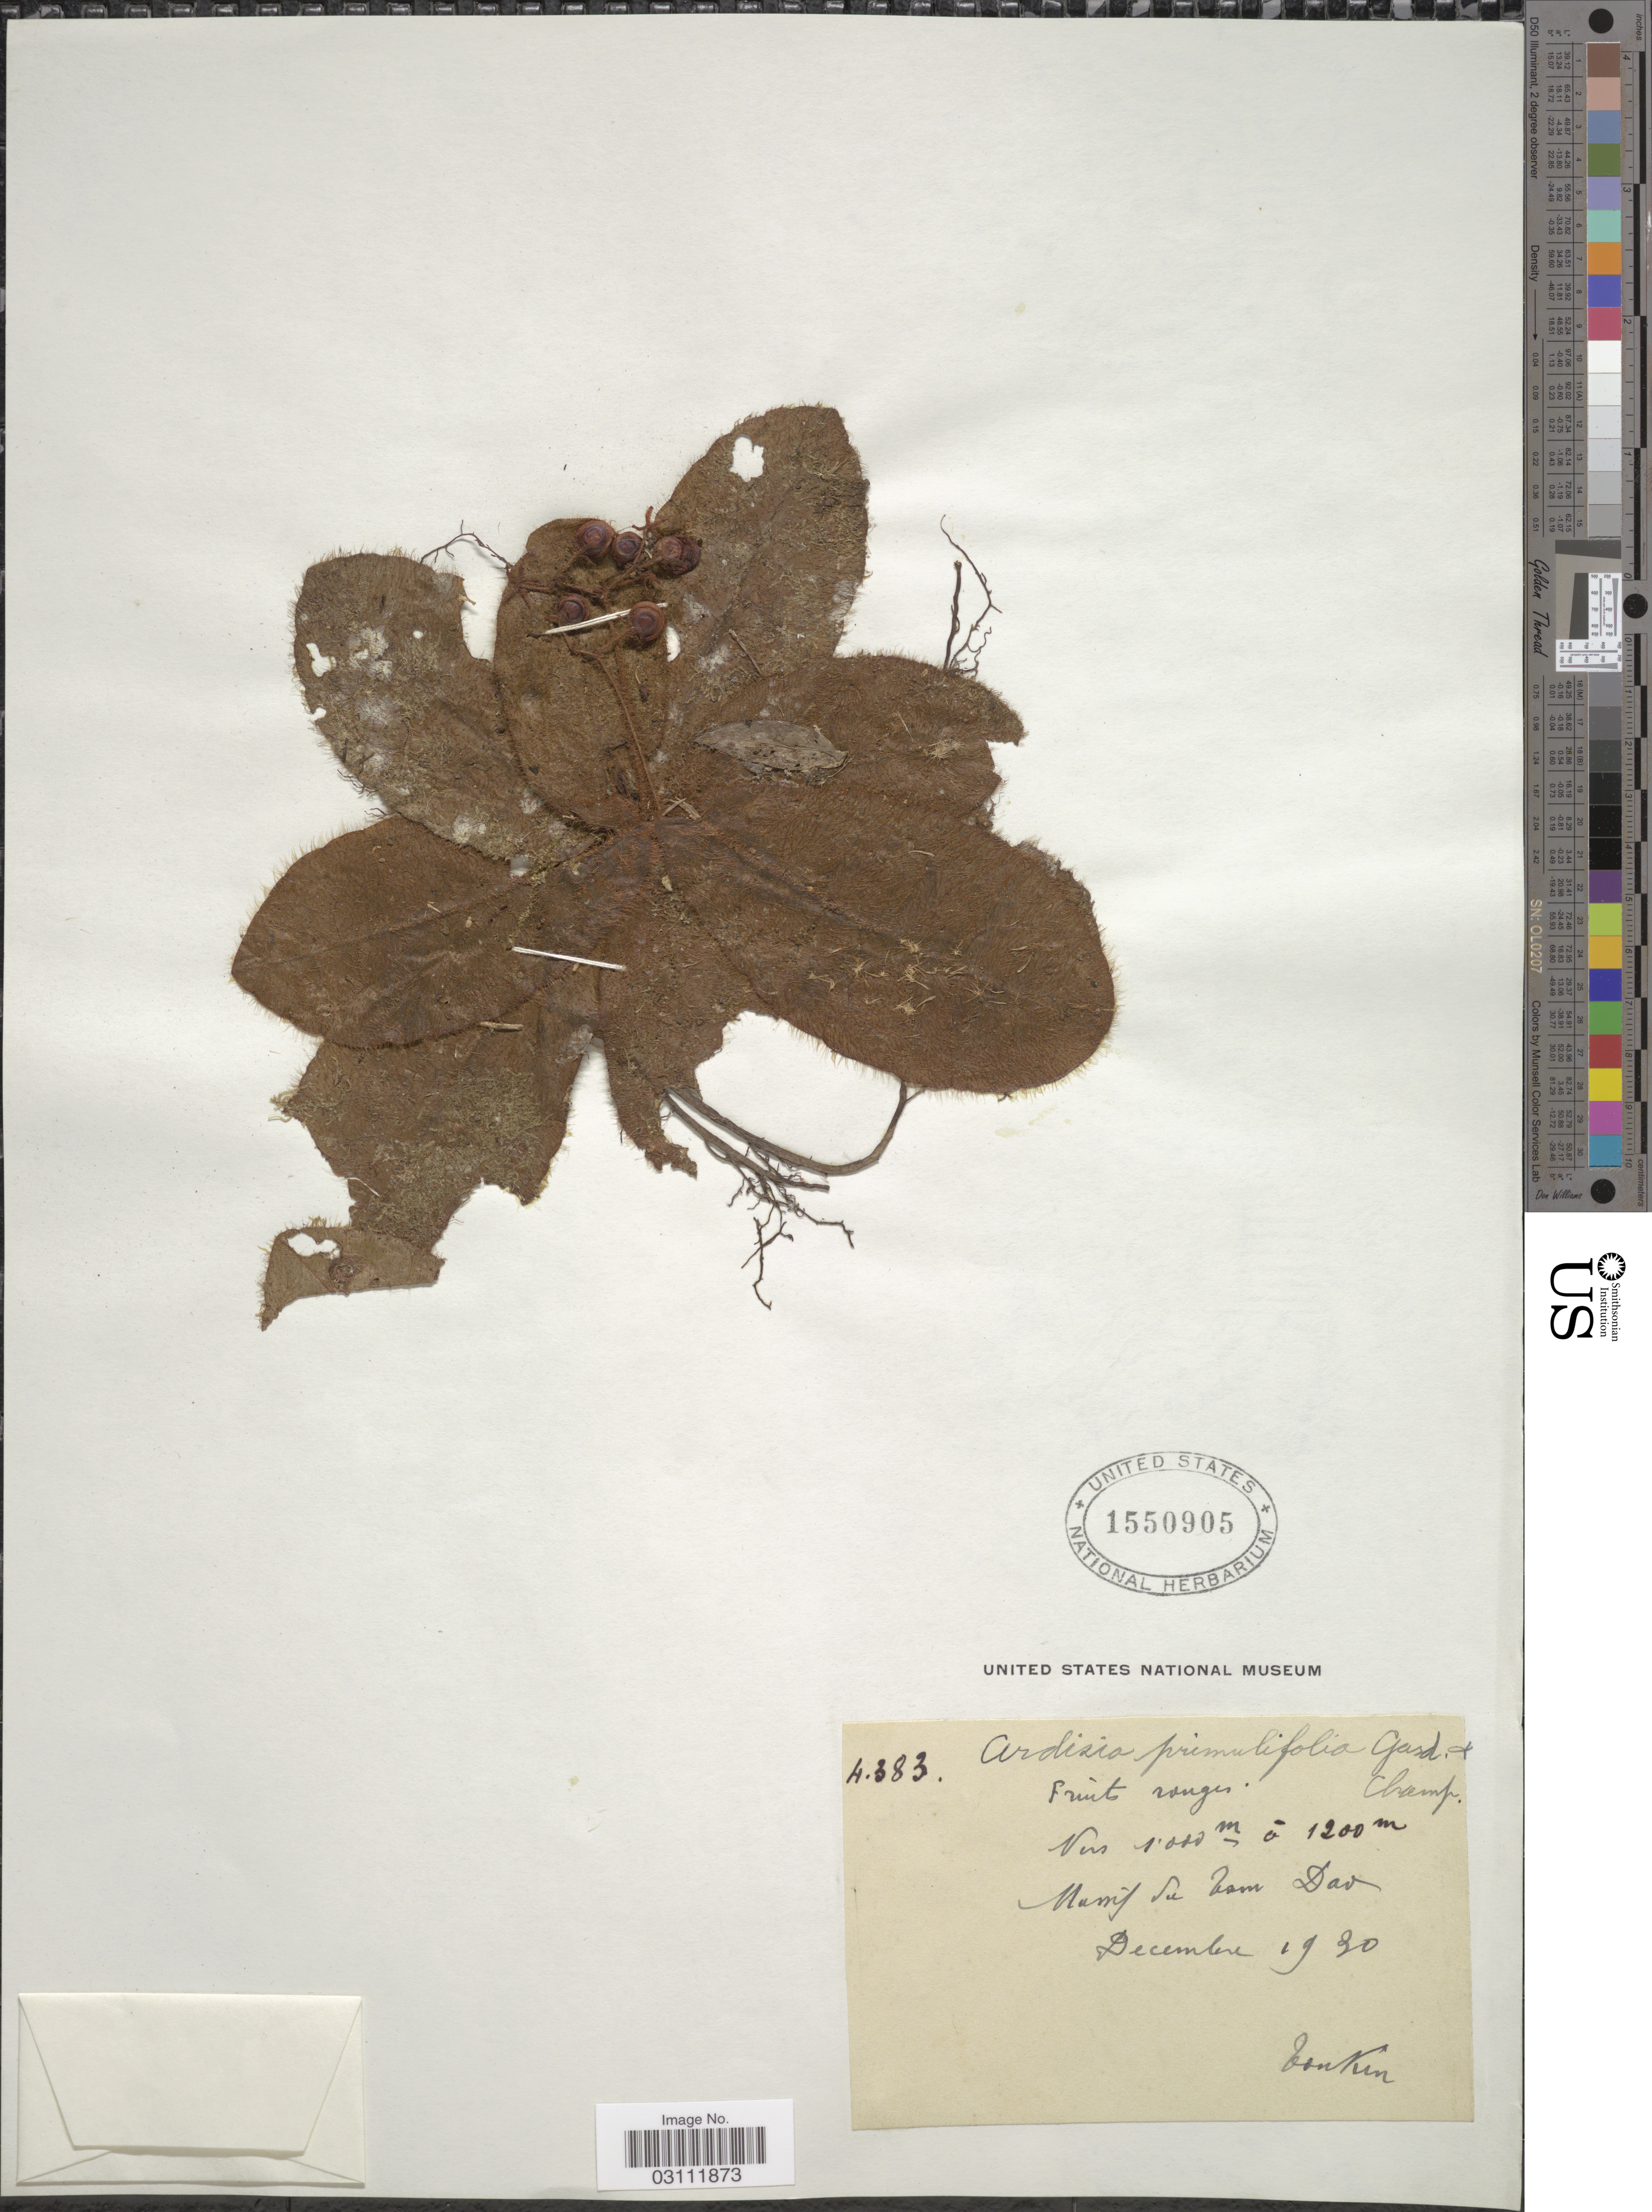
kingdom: Plantae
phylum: Tracheophyta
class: Magnoliopsida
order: Ericales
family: Primulaceae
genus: Ardisia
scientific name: Ardisia primulifolia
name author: Gardner & Champ.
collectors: A. Petelot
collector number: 4383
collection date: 1930-12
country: Vietnam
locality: Massif du Tam Dao.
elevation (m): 1000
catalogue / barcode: US 1550905